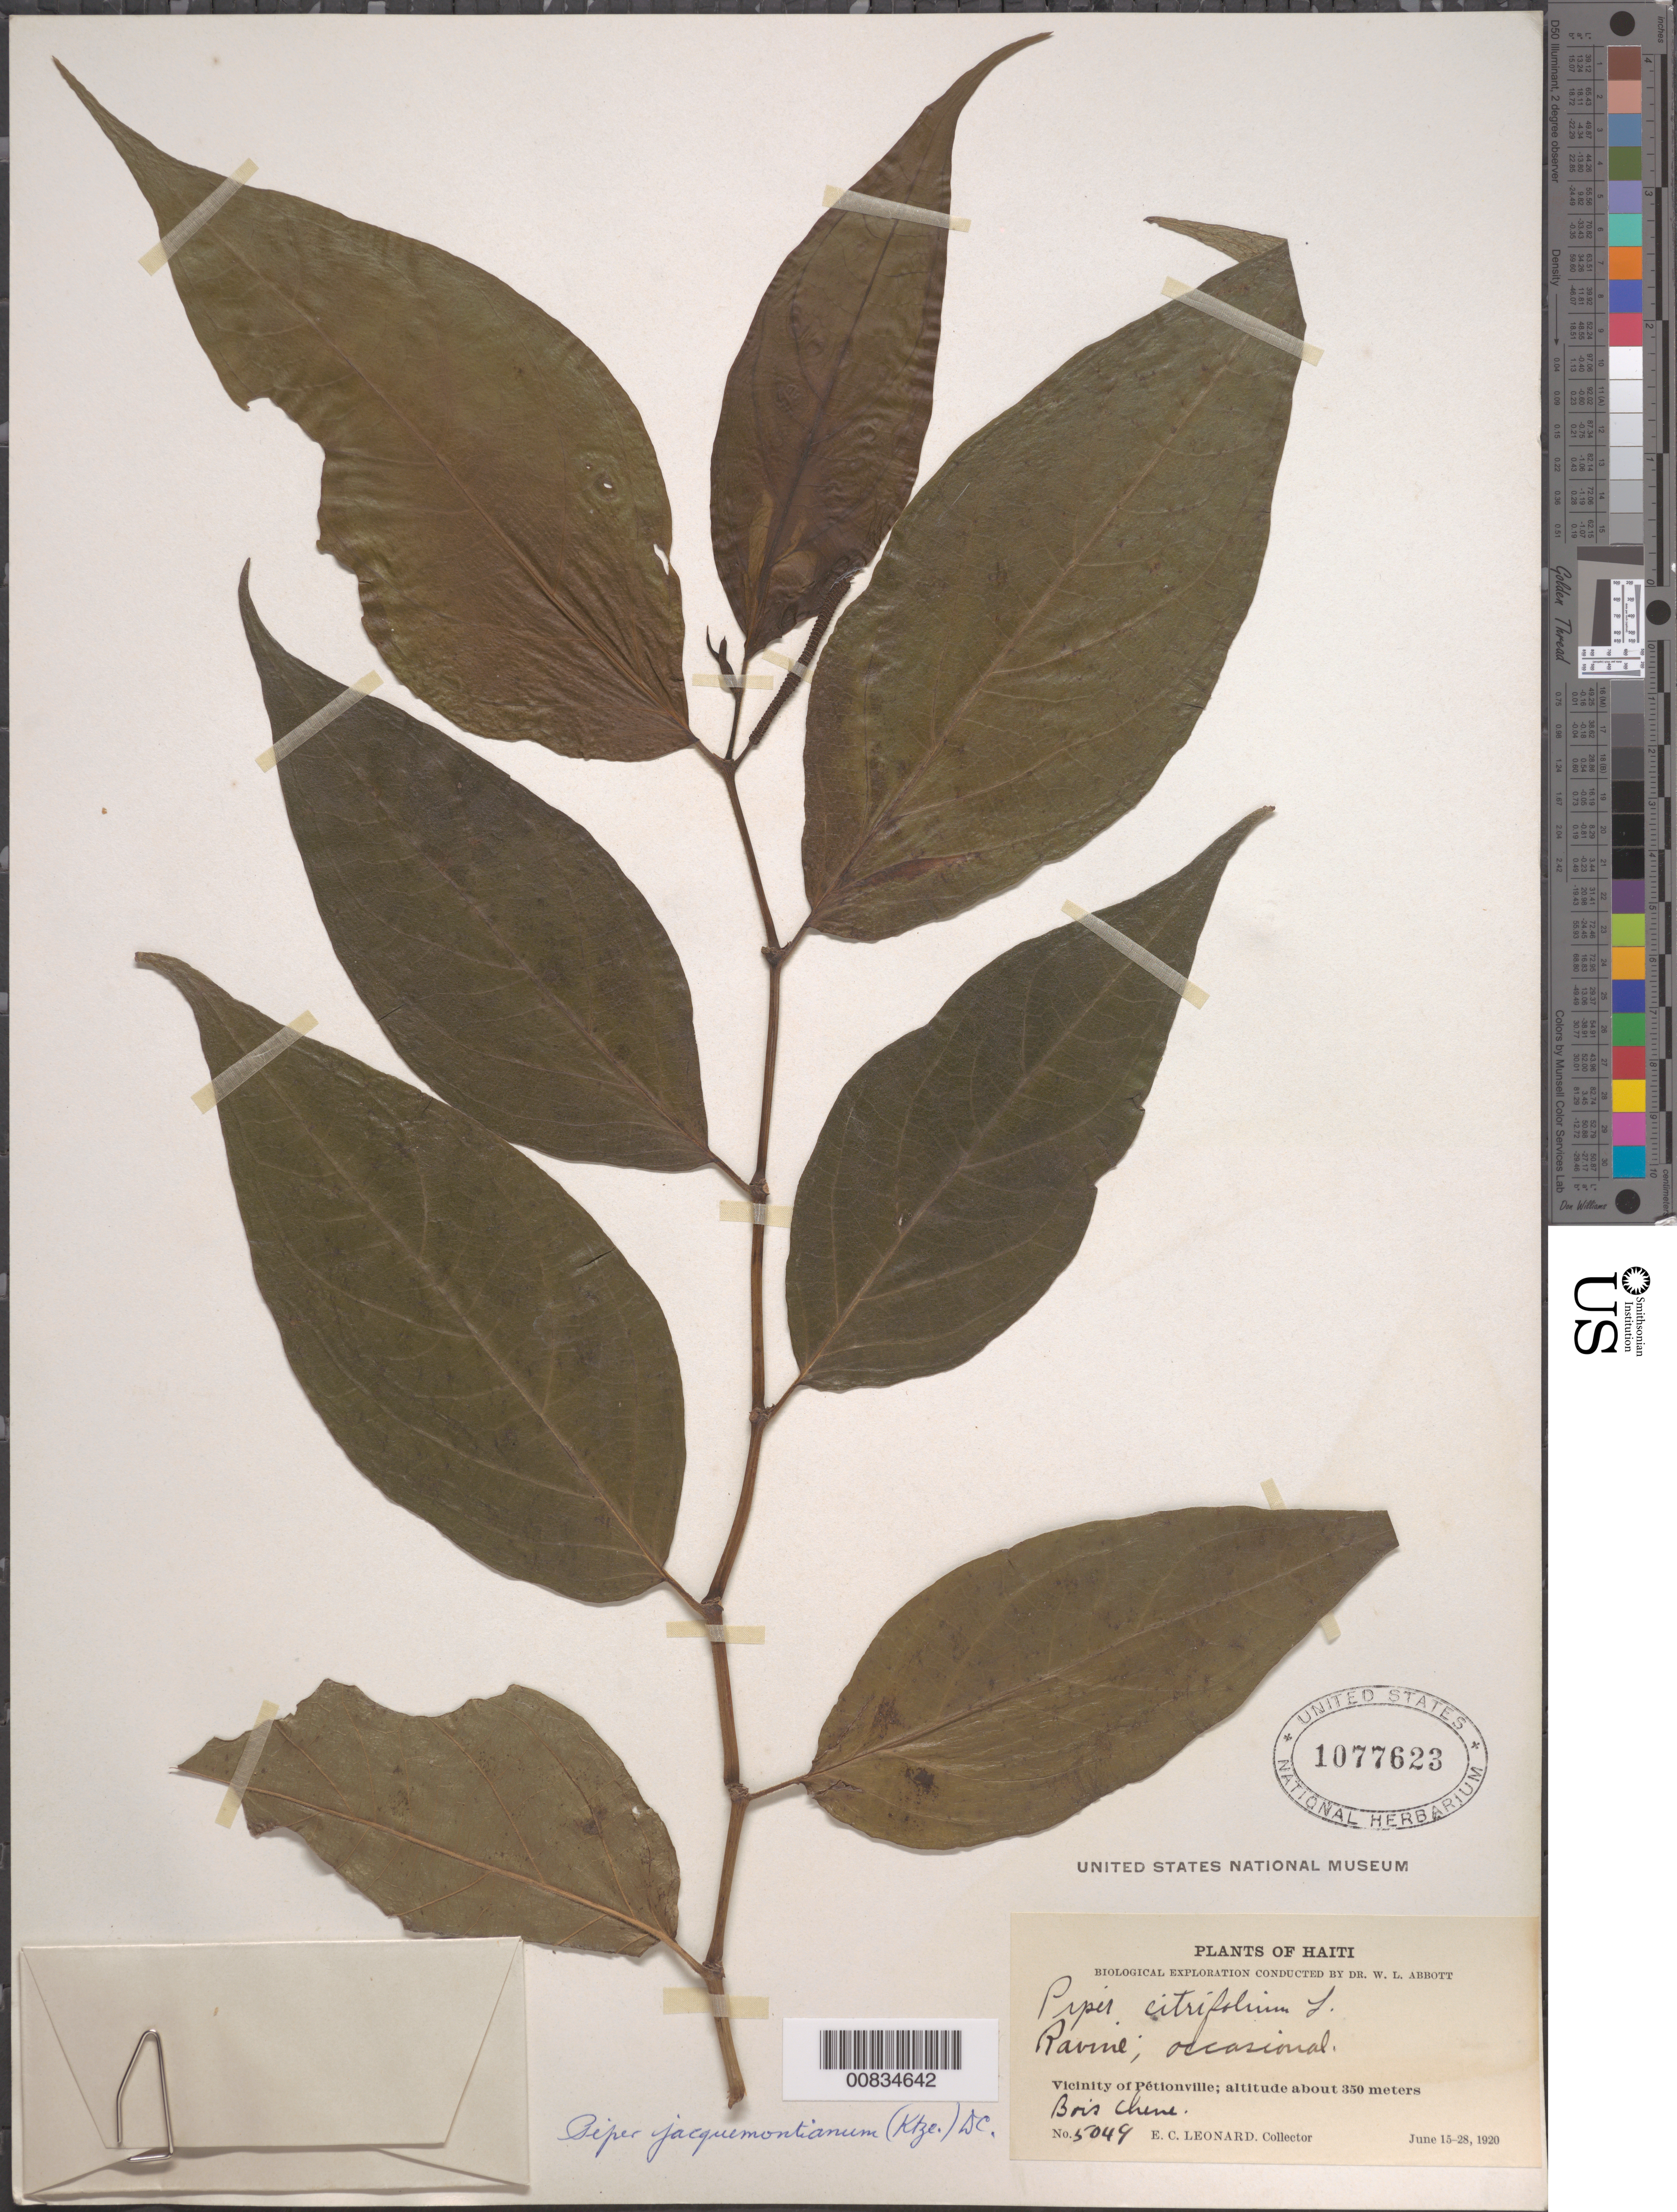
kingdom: Plantae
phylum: Tracheophyta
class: Magnoliopsida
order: Piperales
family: Piperaceae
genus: Piper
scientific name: Piper jacquemontianum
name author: Kunth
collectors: E. C. Leonard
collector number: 5049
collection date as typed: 15 Jun 1920 to 28 Jun 1920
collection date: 1920-06-15/1920-06-28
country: Haiti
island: Hispaniola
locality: Vicinity of Pétionville. Bois Chene.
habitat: Ravine.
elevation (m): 350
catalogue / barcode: US 1077623